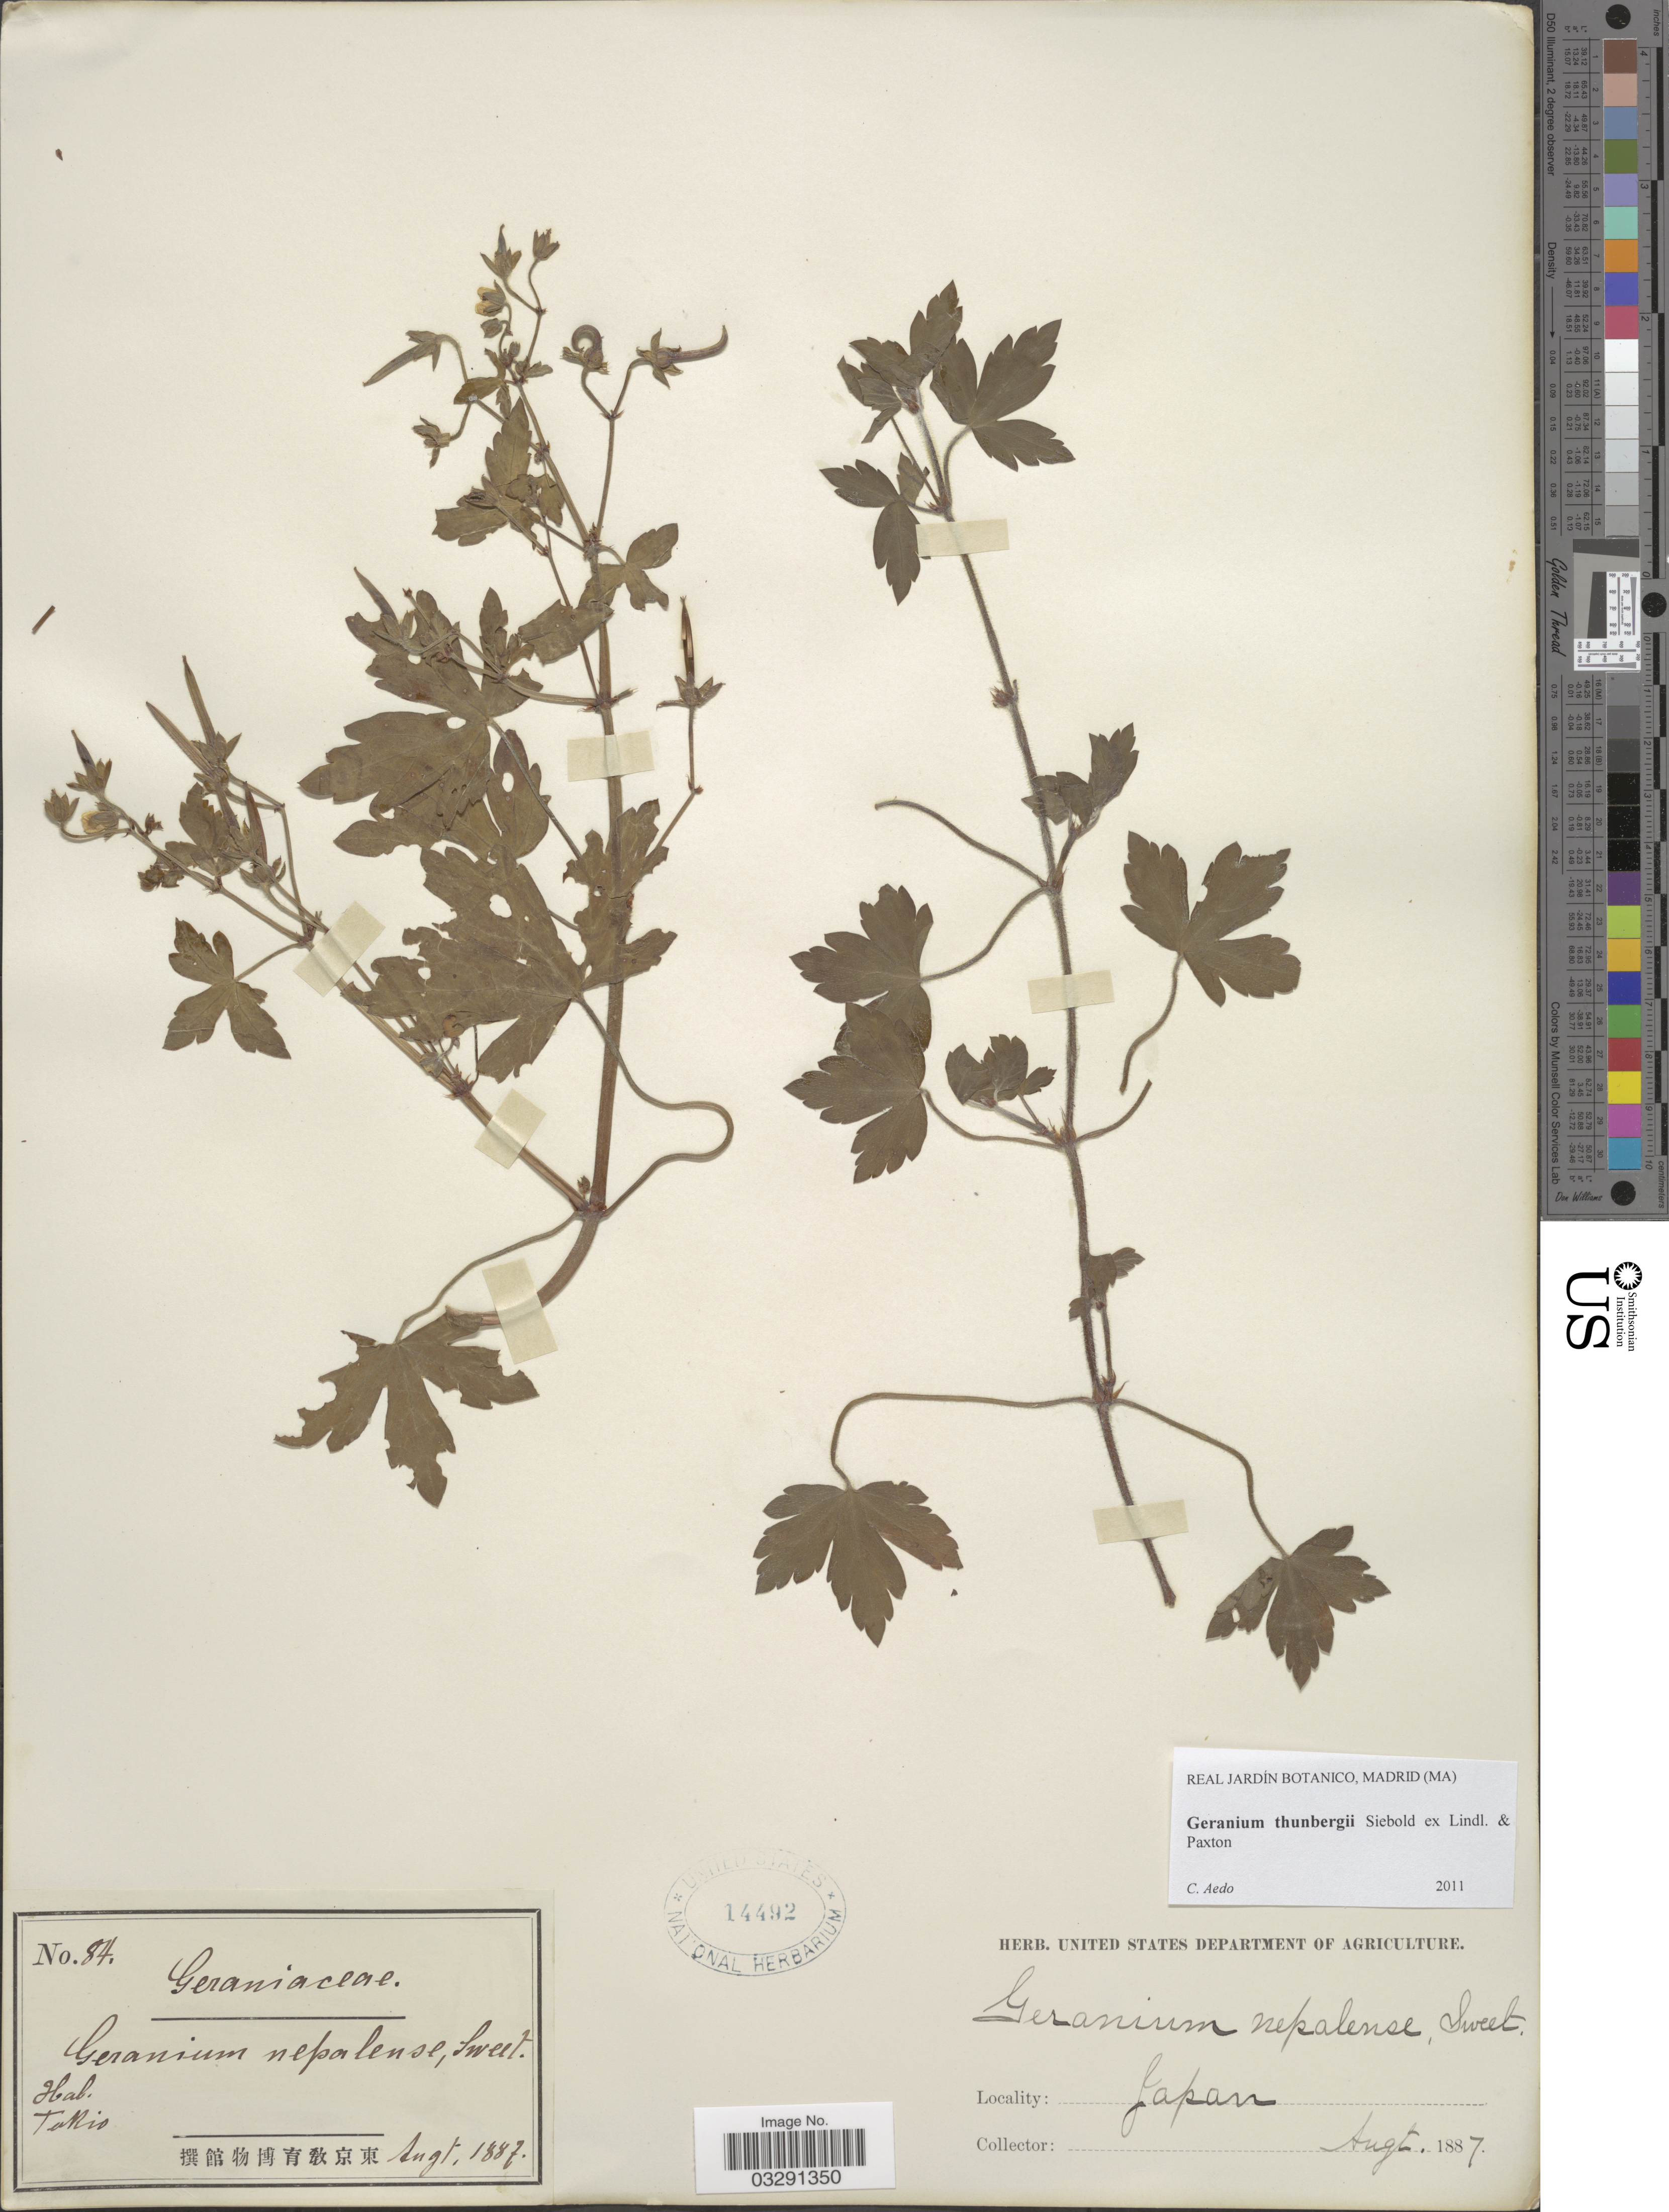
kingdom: Plantae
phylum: Tracheophyta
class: Magnoliopsida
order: Geraniales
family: Geraniaceae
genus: Geranium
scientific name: Geranium thunbergii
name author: Siebold ex Lindl. & Paxton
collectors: Facchini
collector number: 84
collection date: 1887-08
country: Japan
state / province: Tokyo, Federal City of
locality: Tokio.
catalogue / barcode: US 14492